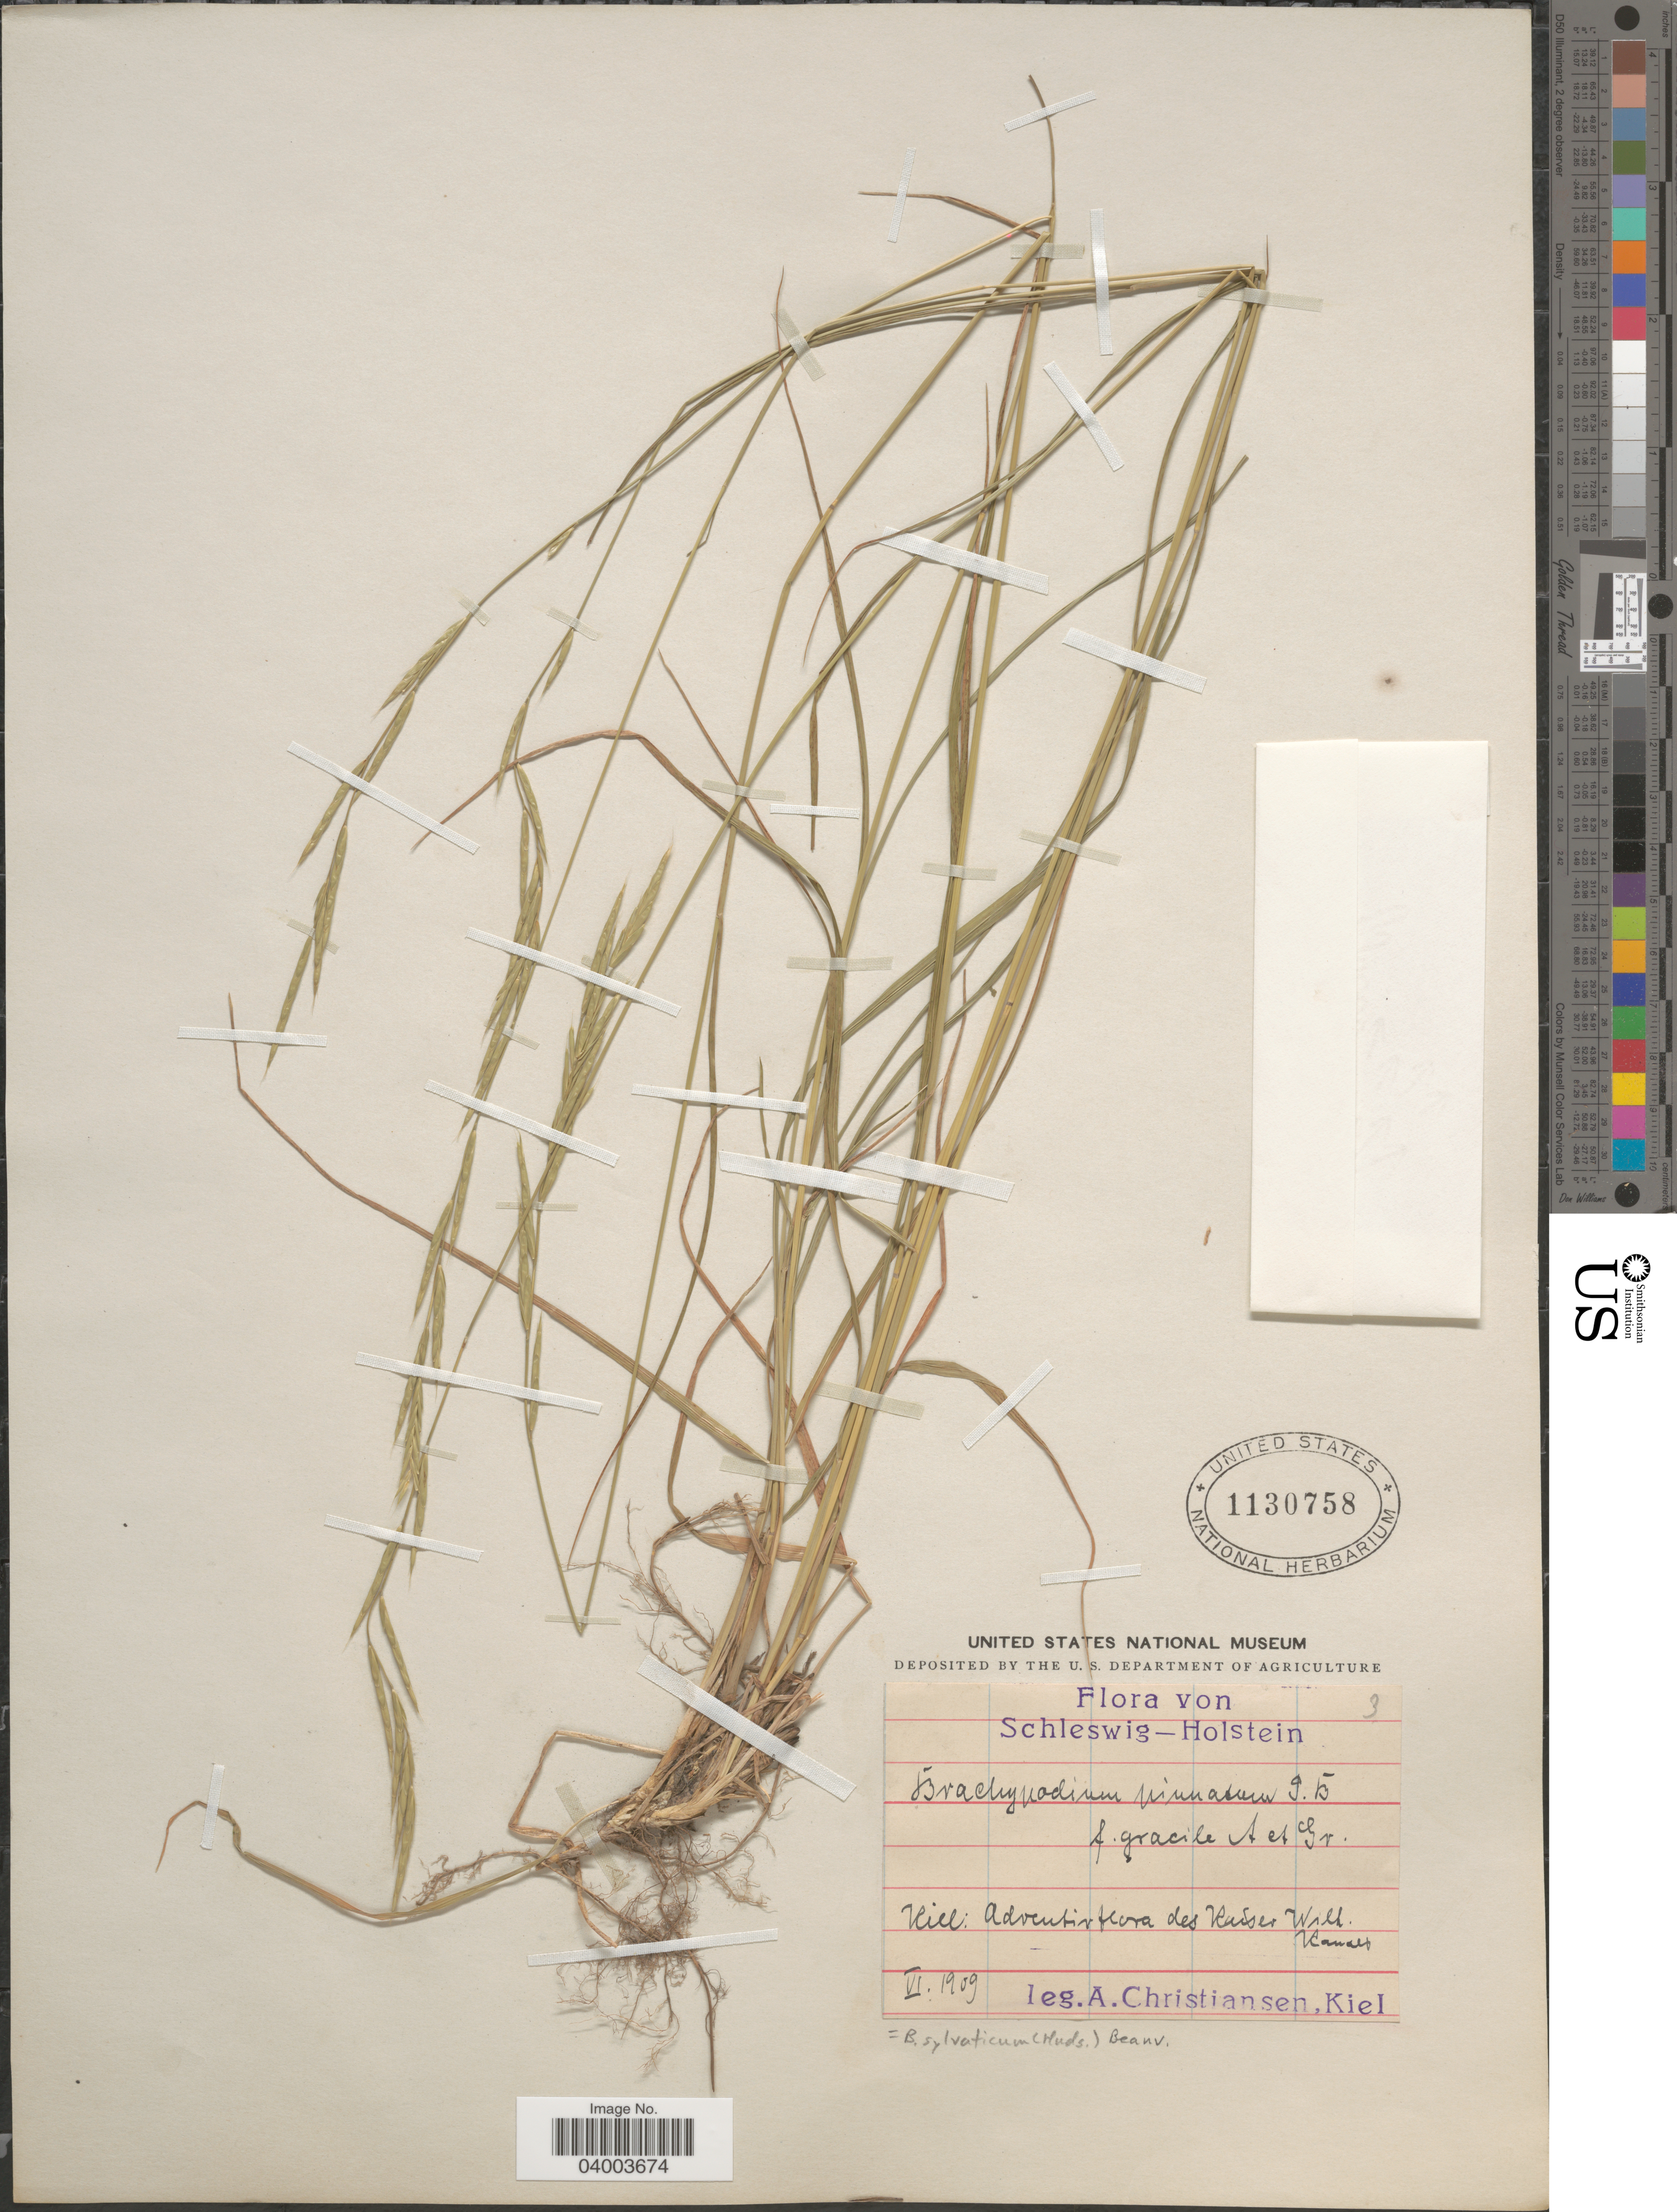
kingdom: Plantae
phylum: Tracheophyta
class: Liliopsida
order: Poales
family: Poaceae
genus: Brachypodium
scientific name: Brachypodium sylvaticum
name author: (Huds.) P. Beauv.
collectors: A. Christiansen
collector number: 3?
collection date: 1909-06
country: Germany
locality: Schleswig - Holstein. Kiel: Adventiv flora des Kaiser Wilh. Kawalt.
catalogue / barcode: US 1130758